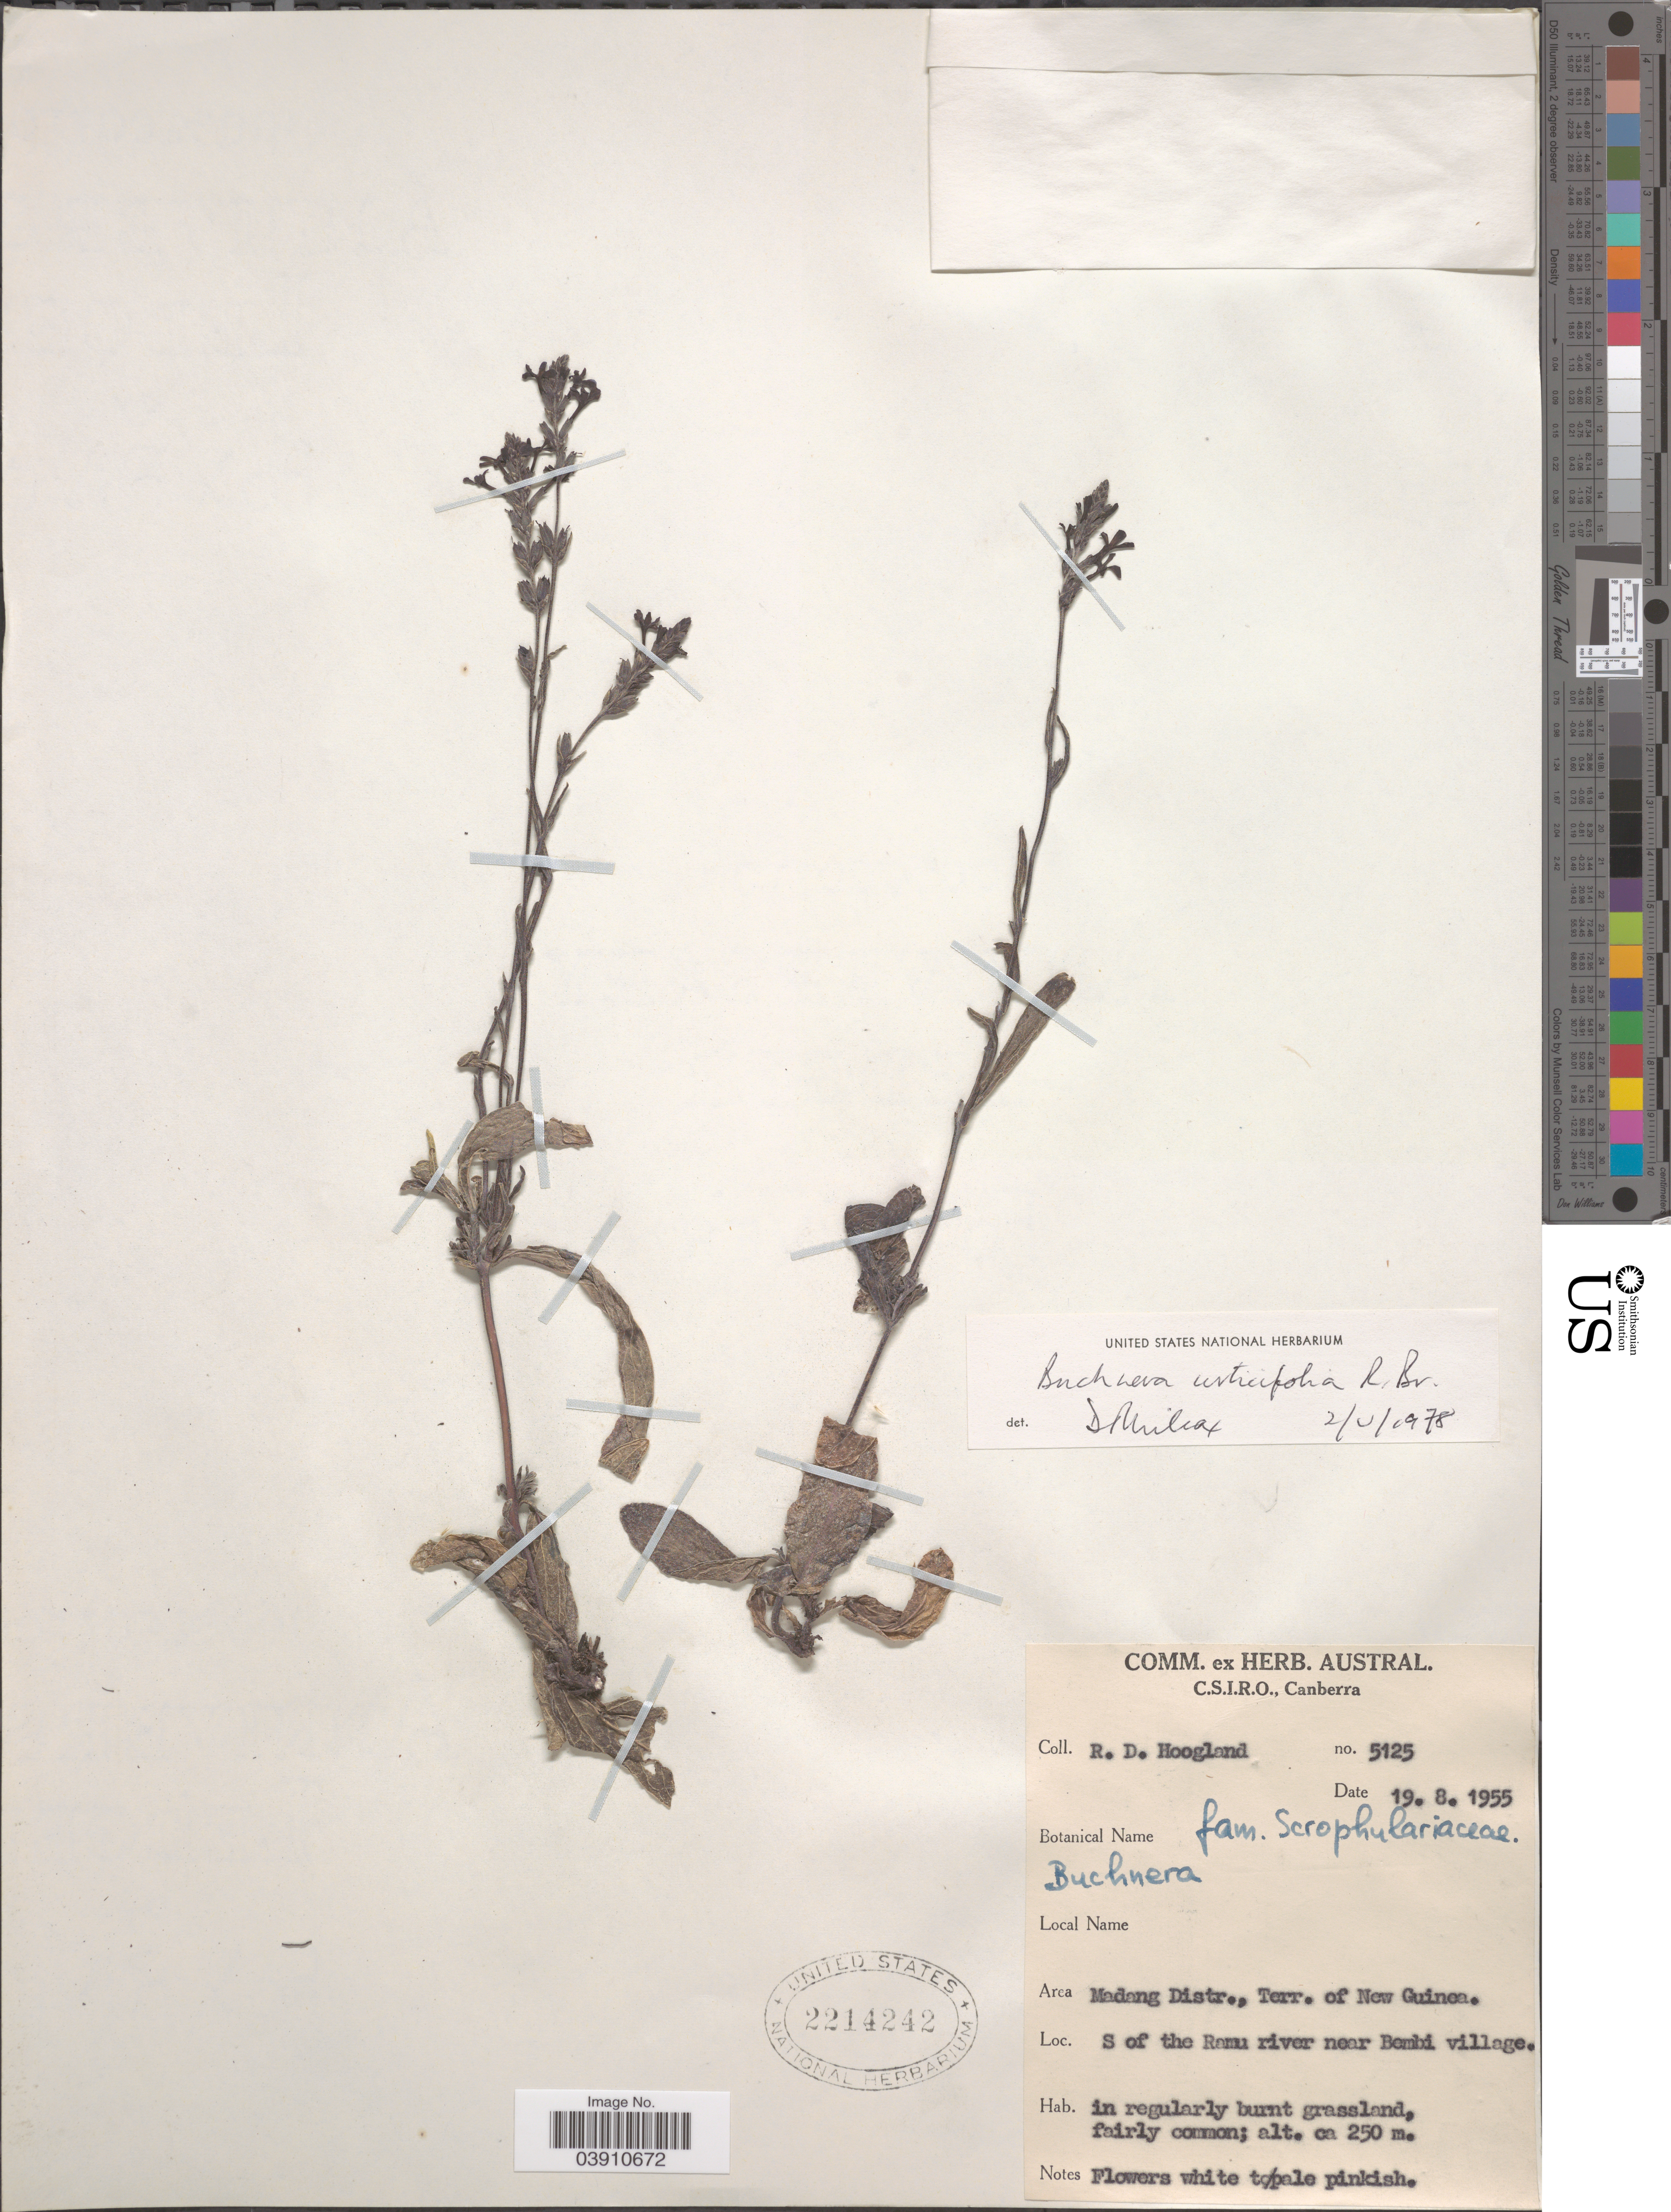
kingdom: Plantae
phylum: Tracheophyta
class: Magnoliopsida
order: Lamiales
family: Orobanchaceae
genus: Buchnera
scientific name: Buchnera urticifolia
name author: R. Br.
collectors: R. D. Hoogland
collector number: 5125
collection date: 1955-08-19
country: Papua New Guinea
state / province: Madang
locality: Area Madang Distr., Terr. of New Guinea. S of the Ramu river near Bembi village.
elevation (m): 250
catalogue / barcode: US 2214242